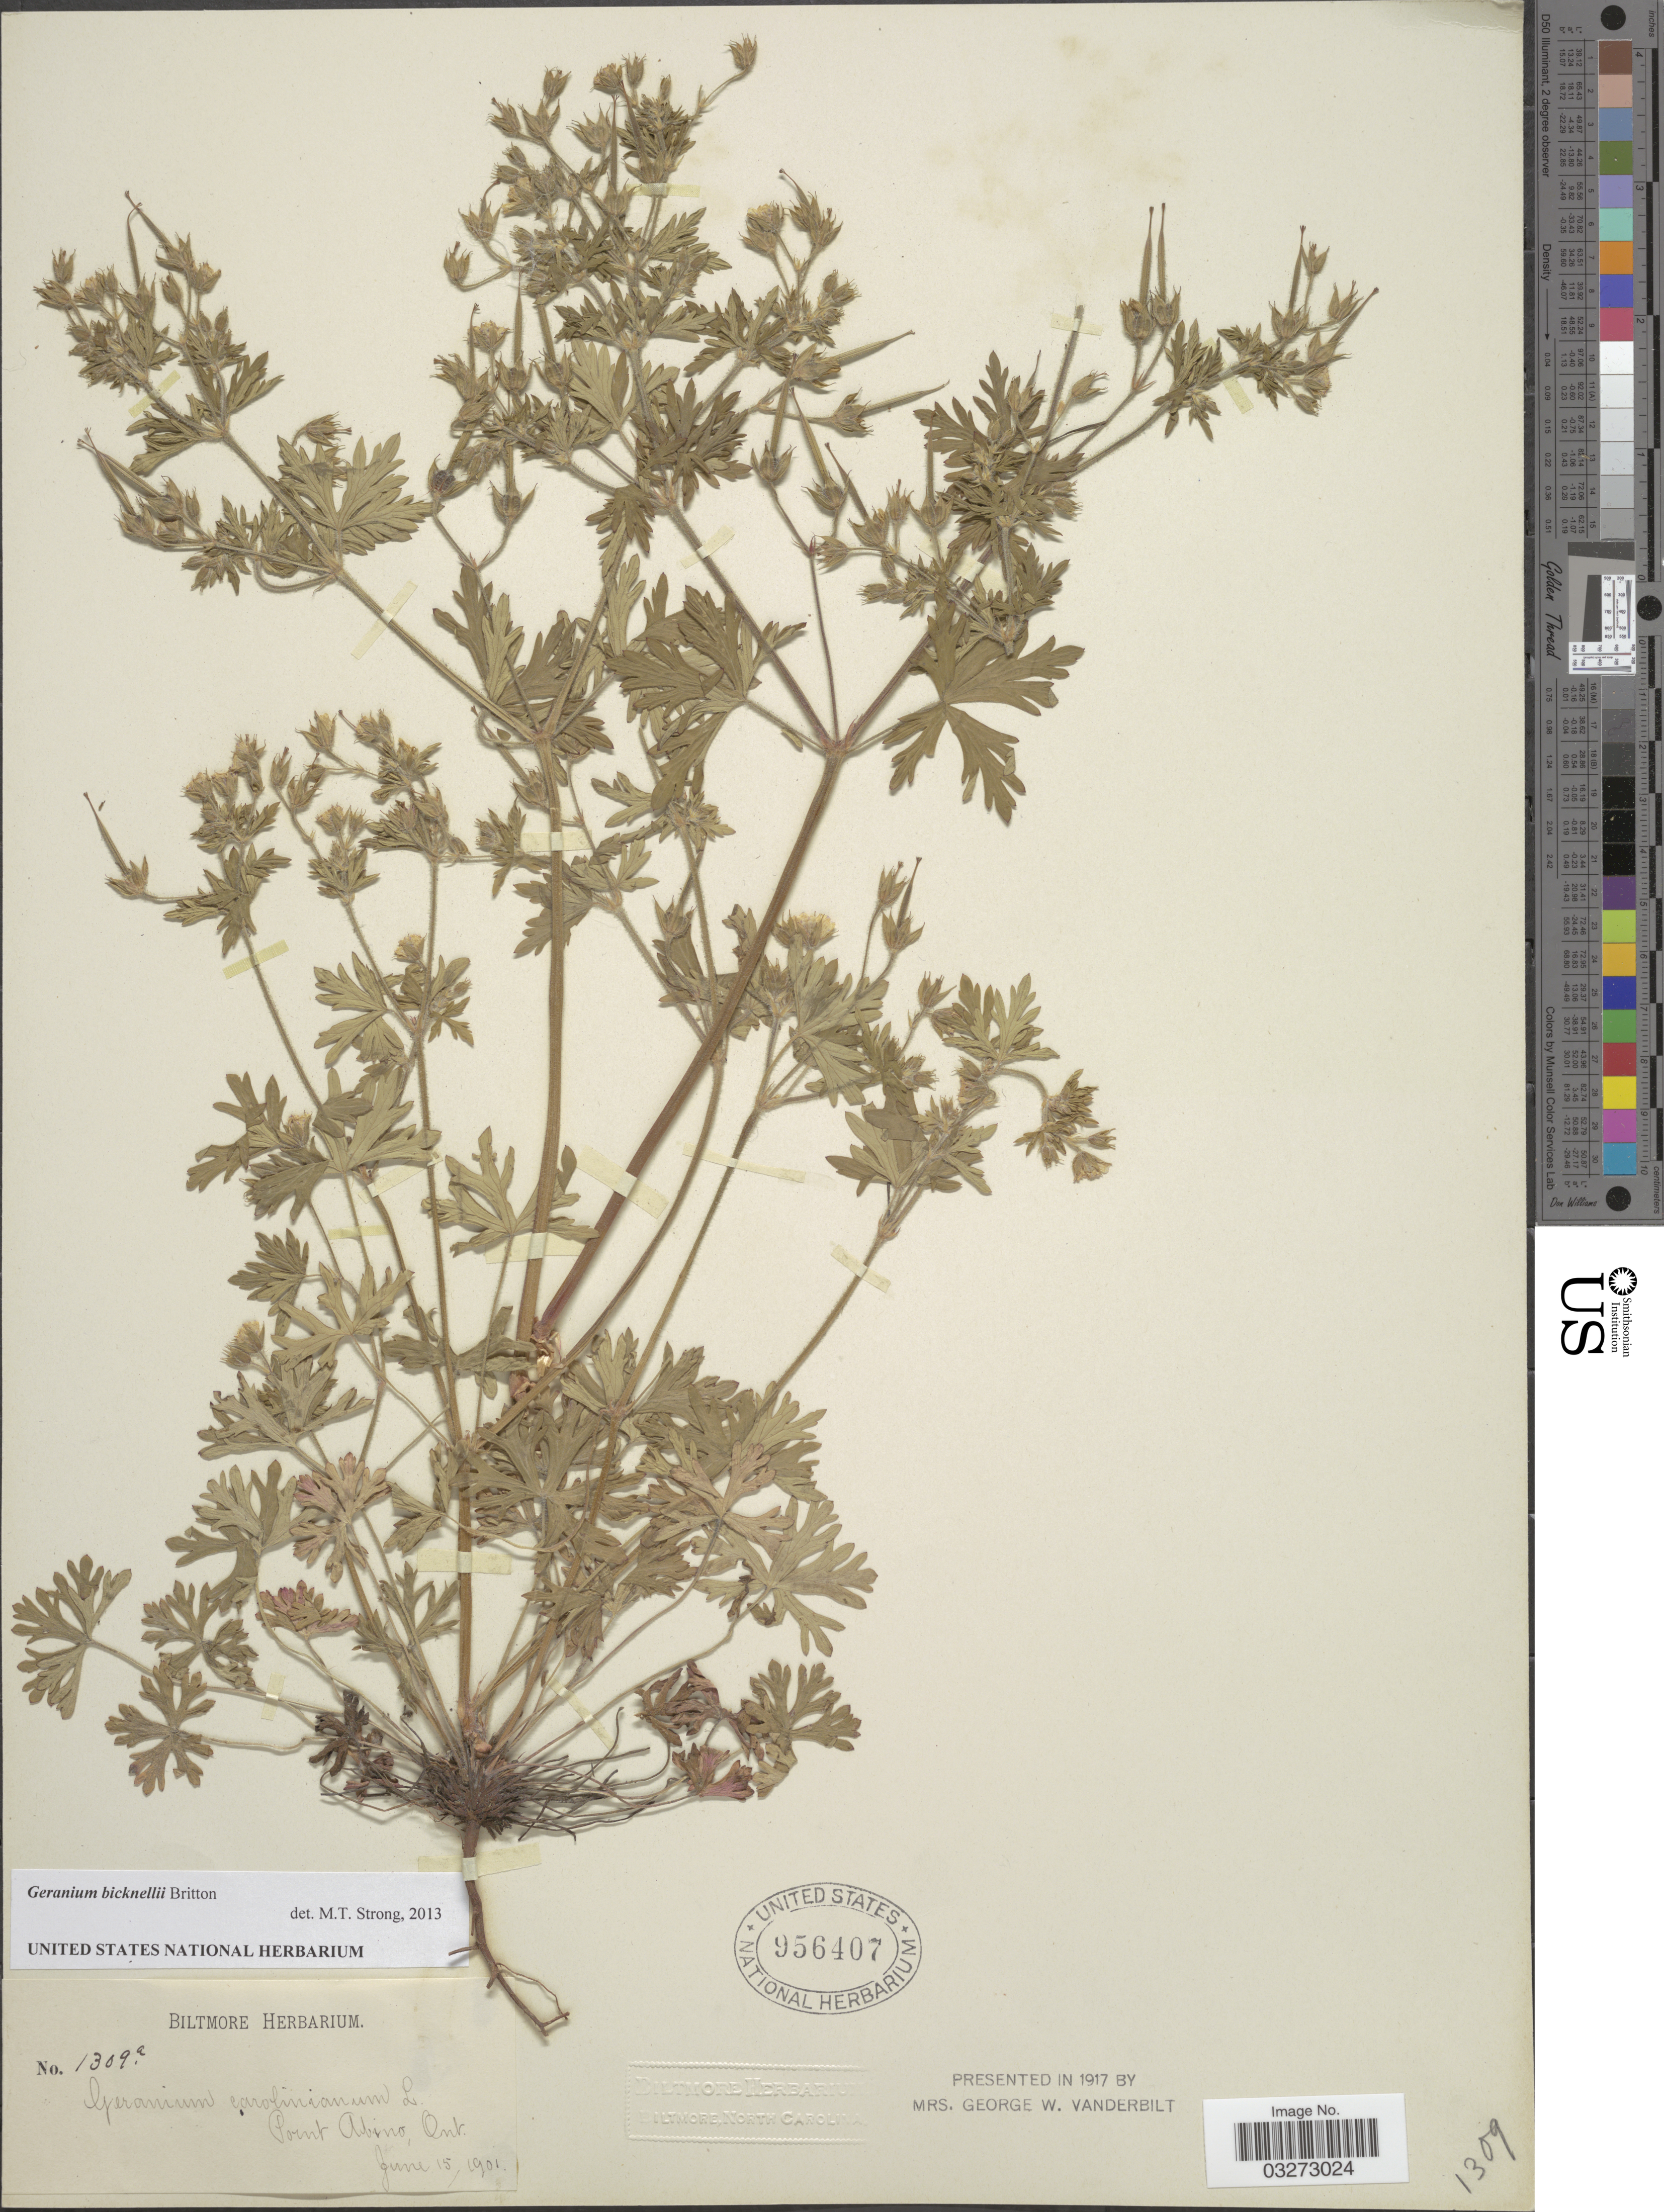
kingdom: Plantae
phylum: Tracheophyta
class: Magnoliopsida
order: Geraniales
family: Geraniaceae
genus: Geranium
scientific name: Geranium bicknellii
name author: Britton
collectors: ex herb. Biltmore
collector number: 1309a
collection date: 1901-06-15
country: Canada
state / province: Ontario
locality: Point Abino.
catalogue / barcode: US 956407